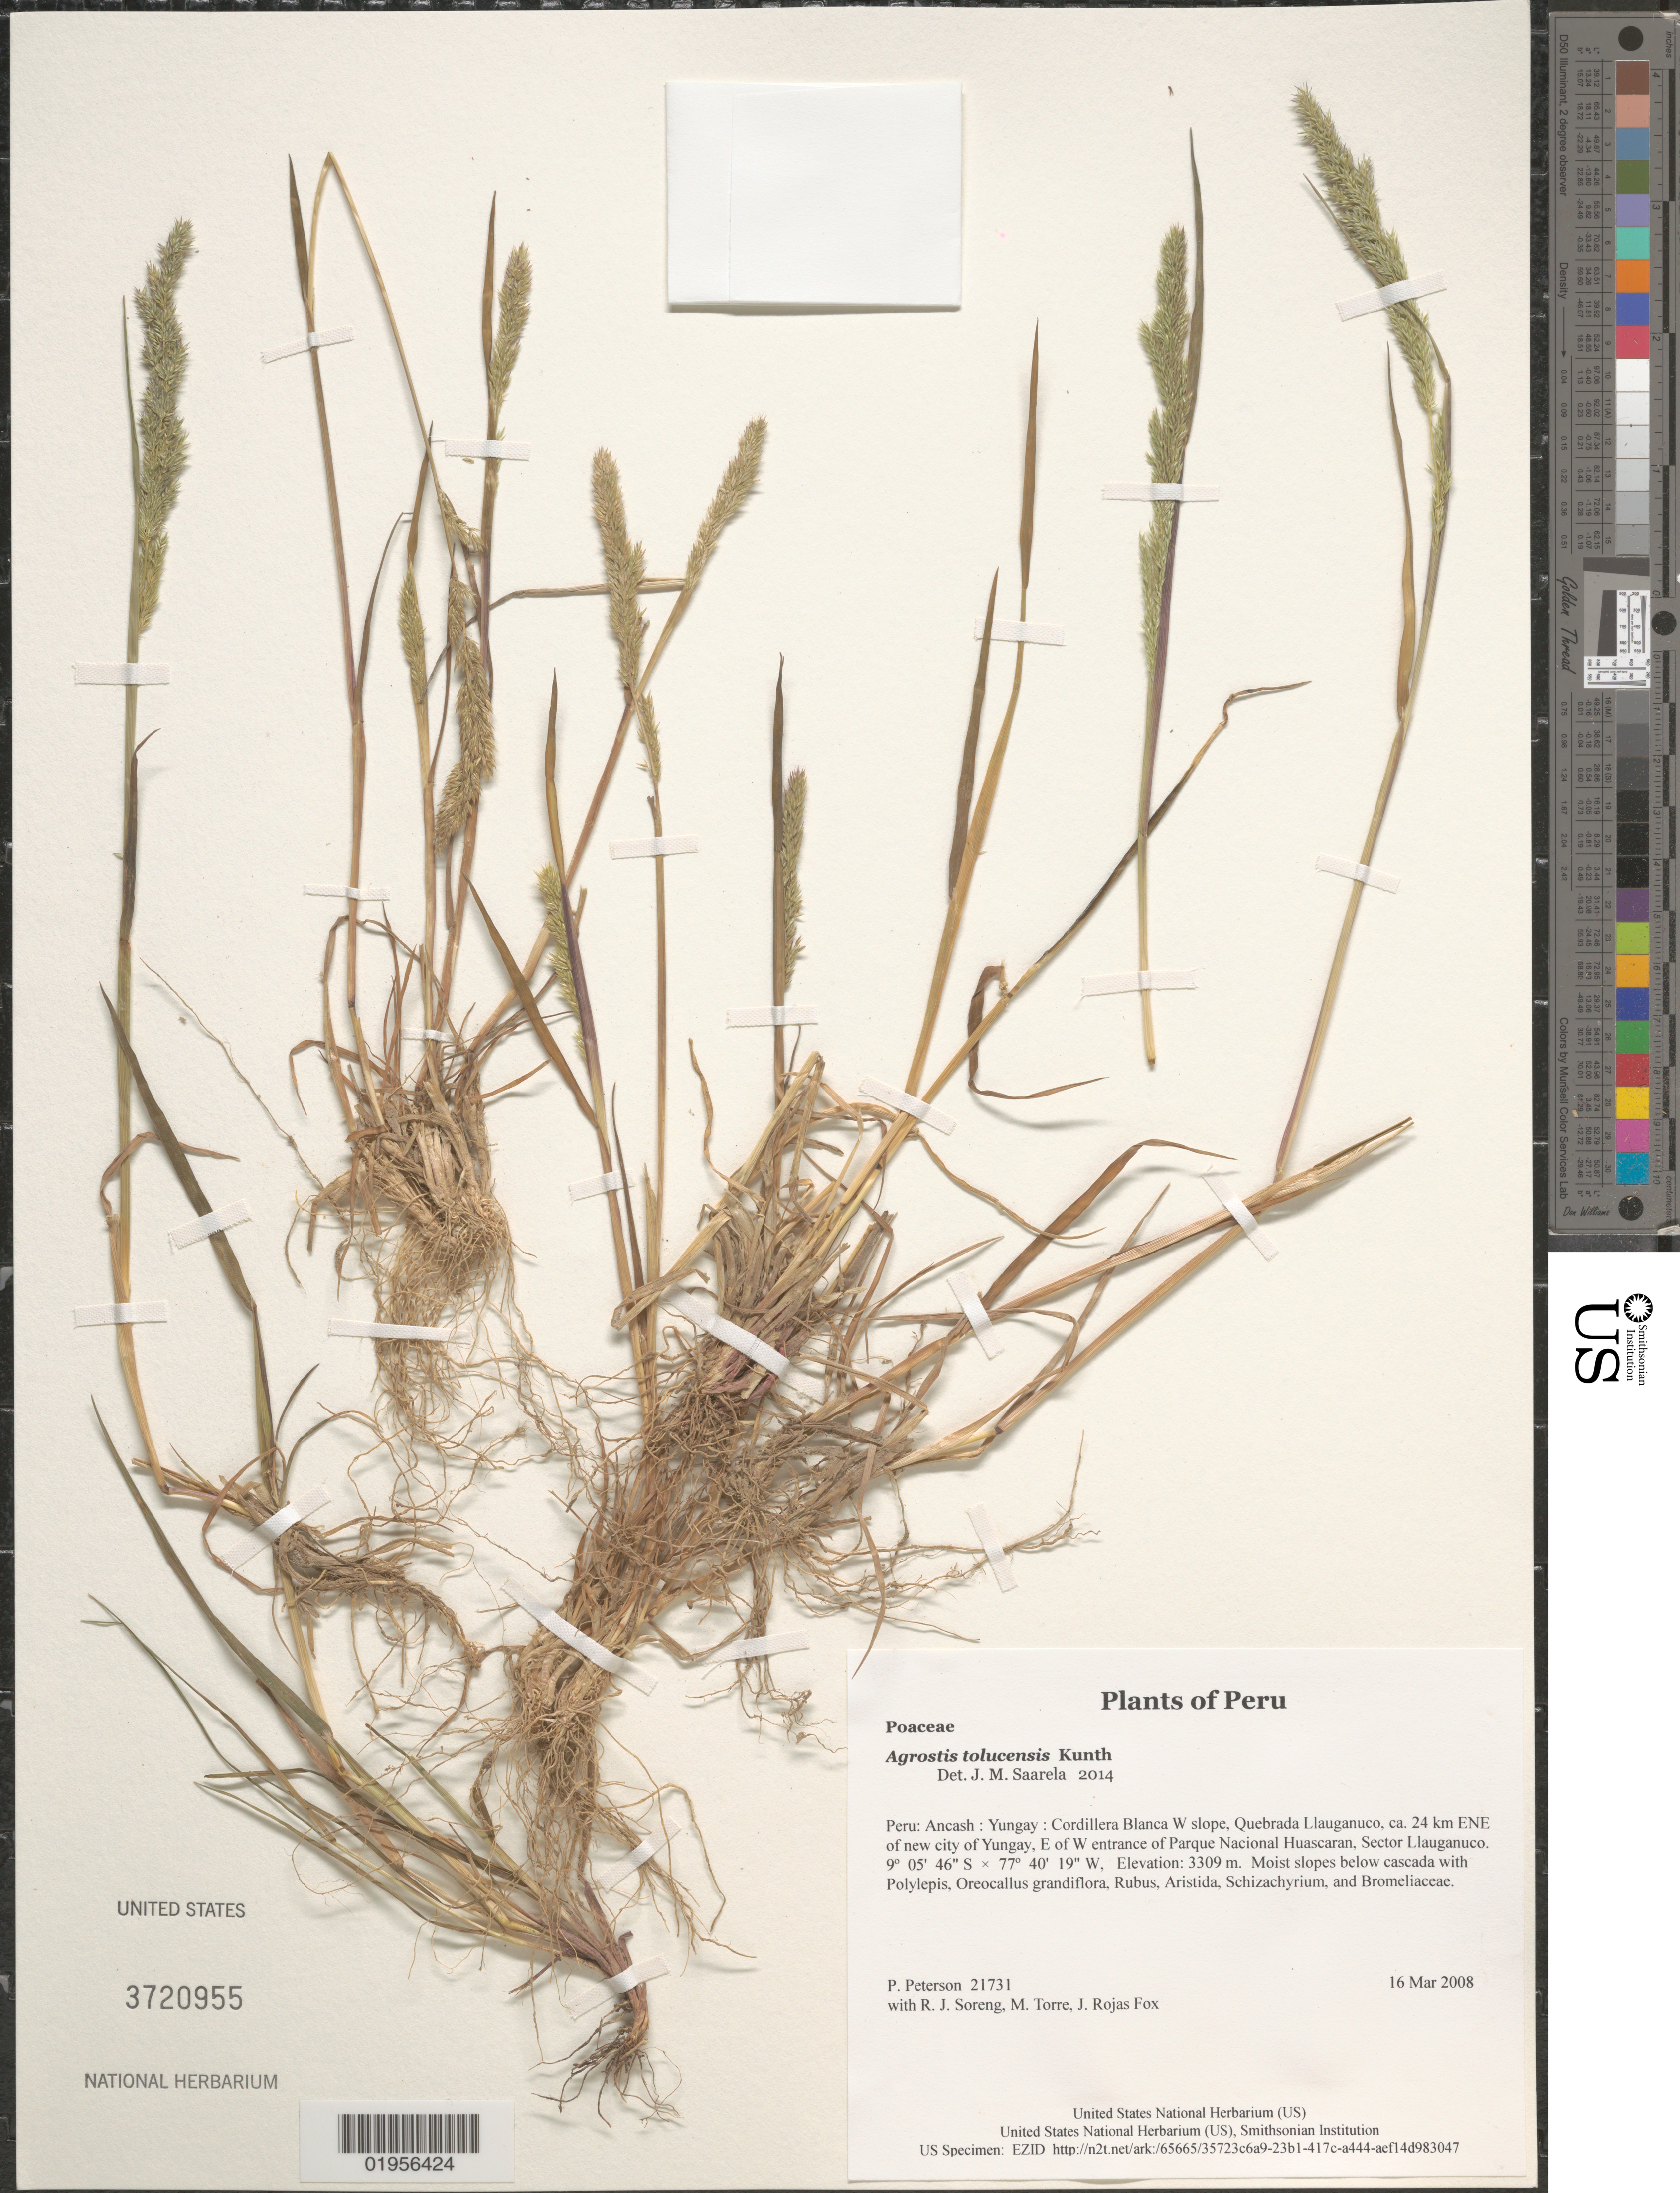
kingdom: Plantae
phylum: Tracheophyta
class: Liliopsida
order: Poales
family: Poaceae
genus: Agrostis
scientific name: Agrostis tolucensis Kunth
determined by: Saarela, J. M., (CAN), Canadian Museum of Nature (CANADA)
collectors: P. M. Peterson, R. J. Soreng, M. Torre & J. Rojas Fox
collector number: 21731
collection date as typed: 16 Mar 2008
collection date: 2008-03-16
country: Peru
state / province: Ancash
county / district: Yungay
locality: Cordillera Blanca W slope, Quebrada Llauganuco, ca. 24 km ENE of new city of Yungay, E of W entrance of Parque Nacional Huascaran, Sector Llauganuco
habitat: Moist slopes below cascada with Polylepis, Oreocallus grandiflora, Rubus, Aristida, Schizachyrium, and Bromeliaceae.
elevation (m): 3309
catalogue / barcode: US 3720955